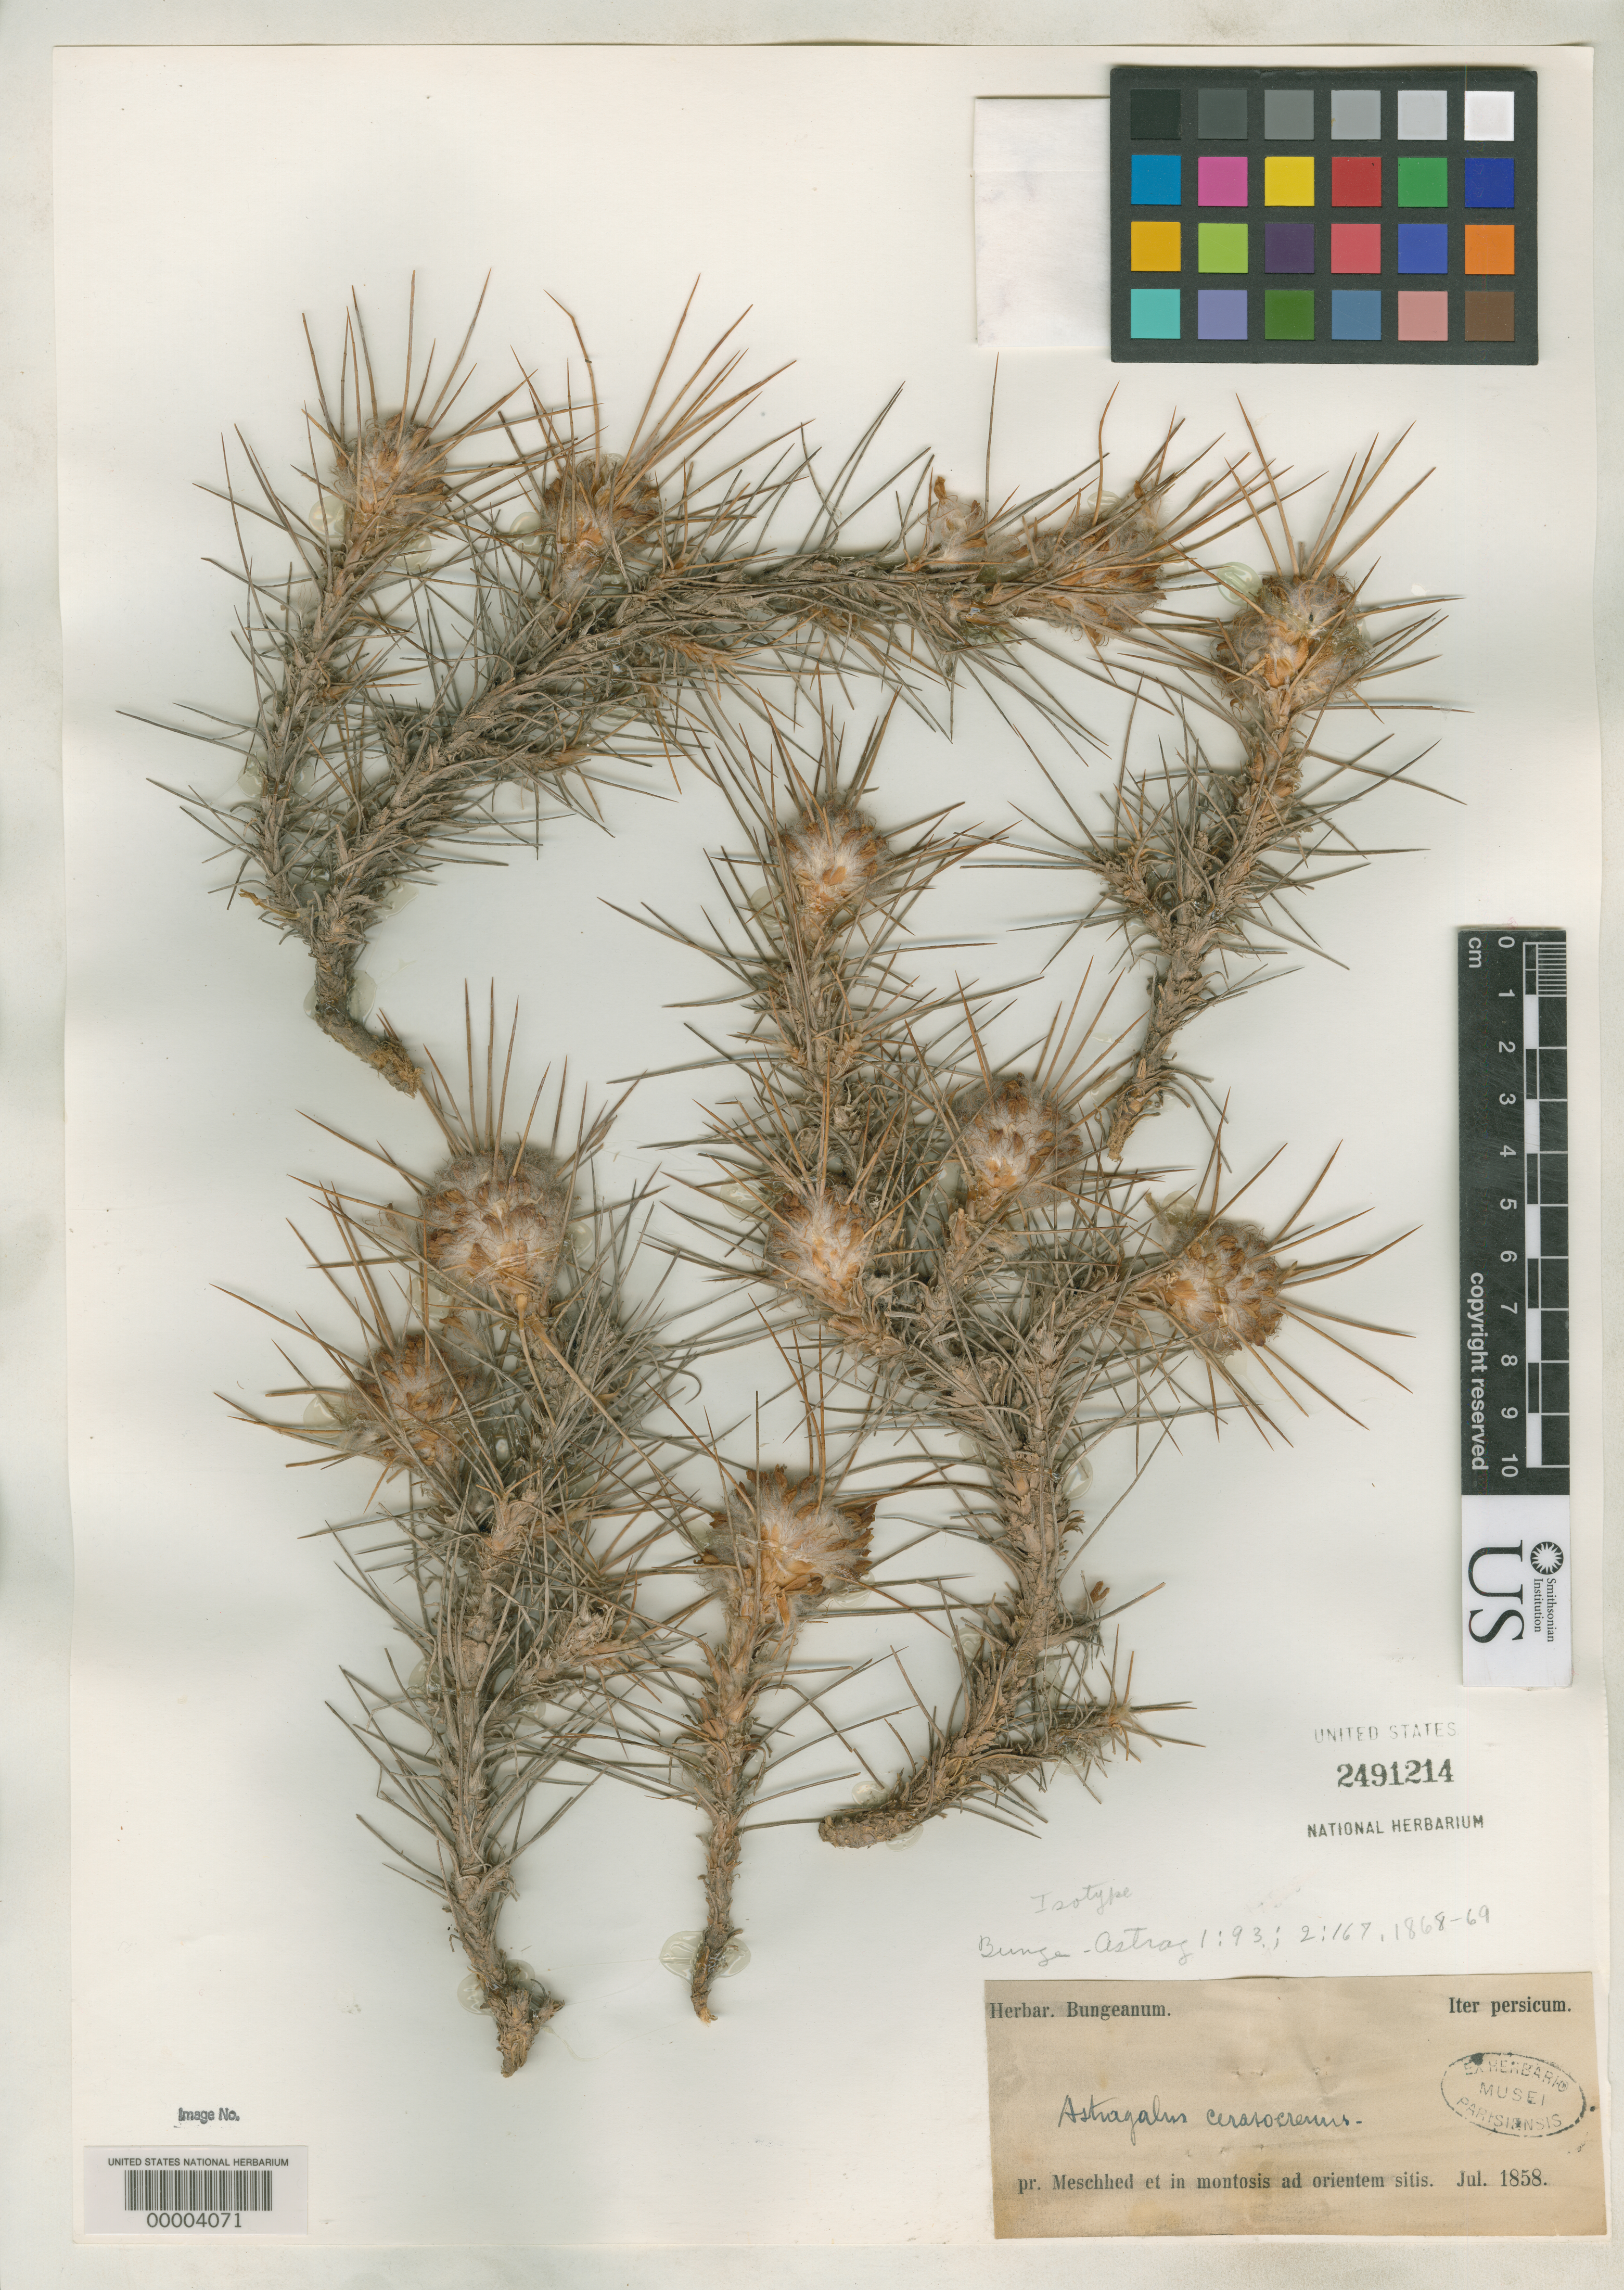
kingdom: Plantae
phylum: Tracheophyta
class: Magnoliopsida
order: Fabales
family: Fabaceae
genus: Astragalus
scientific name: Astragalus cerasocrenus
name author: Bunge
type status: Isotype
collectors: A. Bunge & T. Bienert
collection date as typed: Jul 1858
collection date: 1858-07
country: Iran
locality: (country as "Persia").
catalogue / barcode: US 2491214